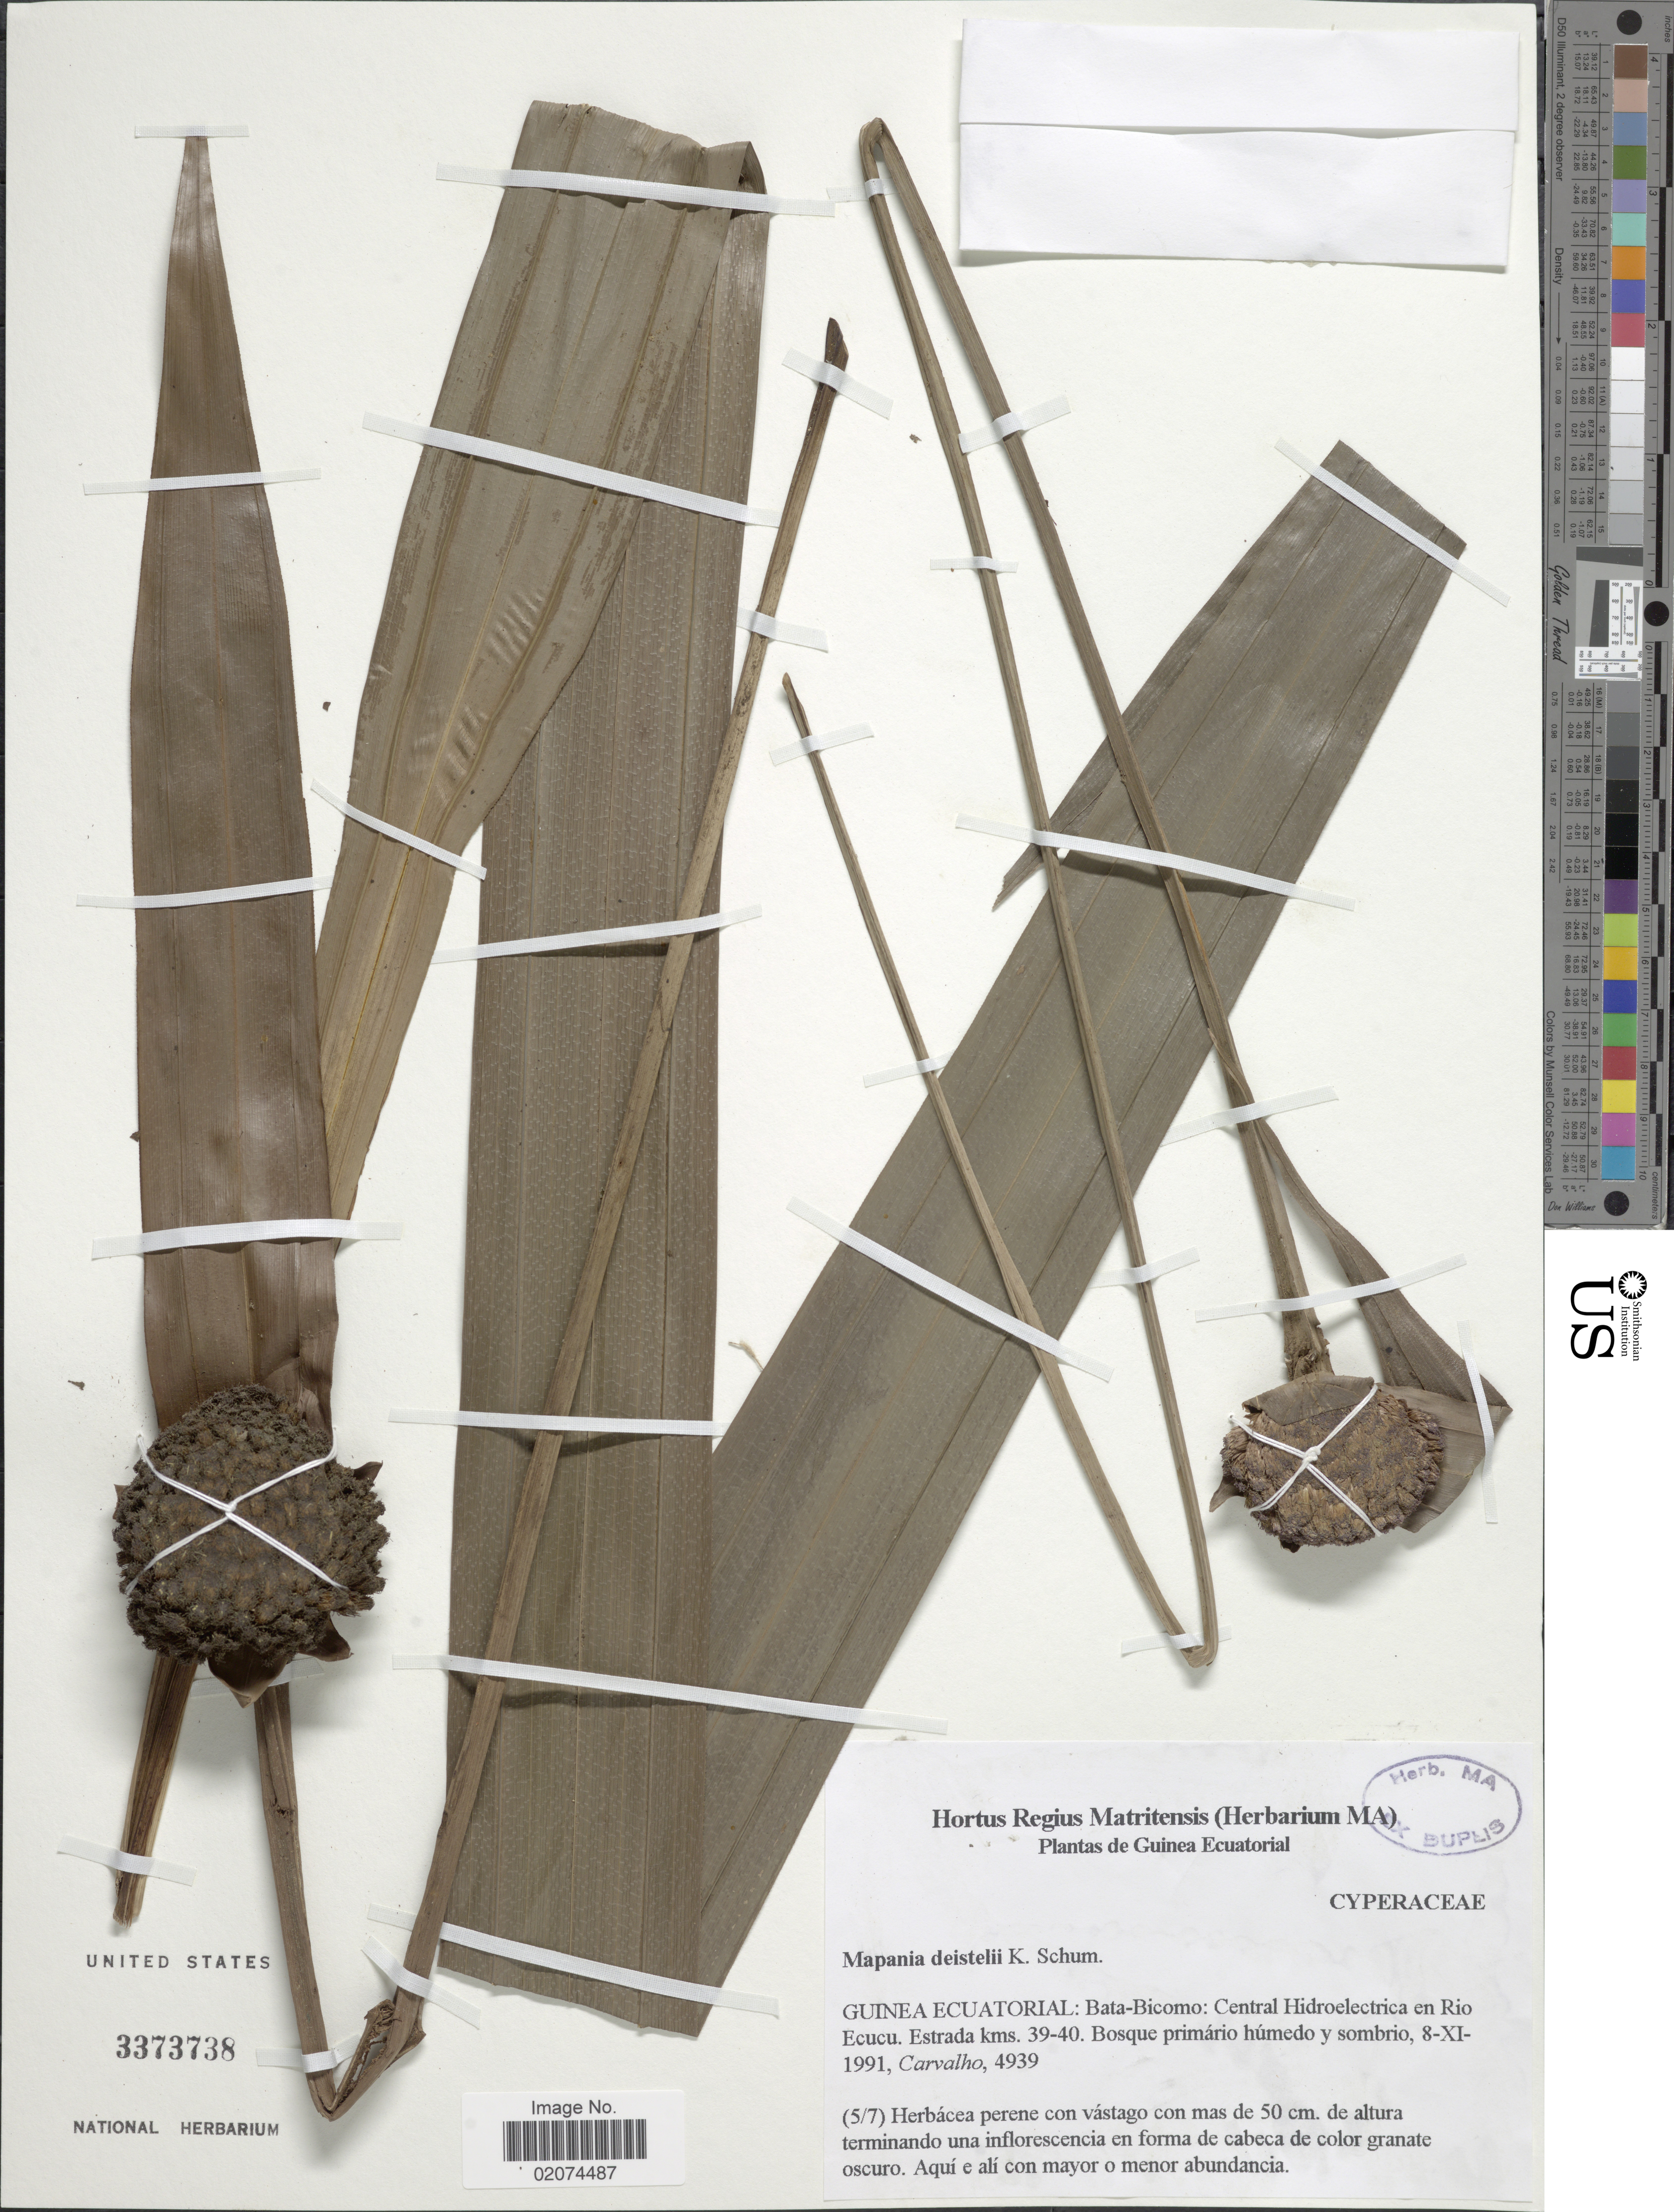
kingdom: Plantae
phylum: Tracheophyta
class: Liliopsida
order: Poales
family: Cyperaceae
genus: Mapania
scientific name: Mapania deistelii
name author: K. Schum.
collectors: Carvalho, --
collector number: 4939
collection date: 1991-11-08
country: Equatorial Guinea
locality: Guinea Ecuatorial: Bata-Bicomo: Central Hidroelectrica en Rio Ecucu. Estrada kms. 39-40.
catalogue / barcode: US 3373738